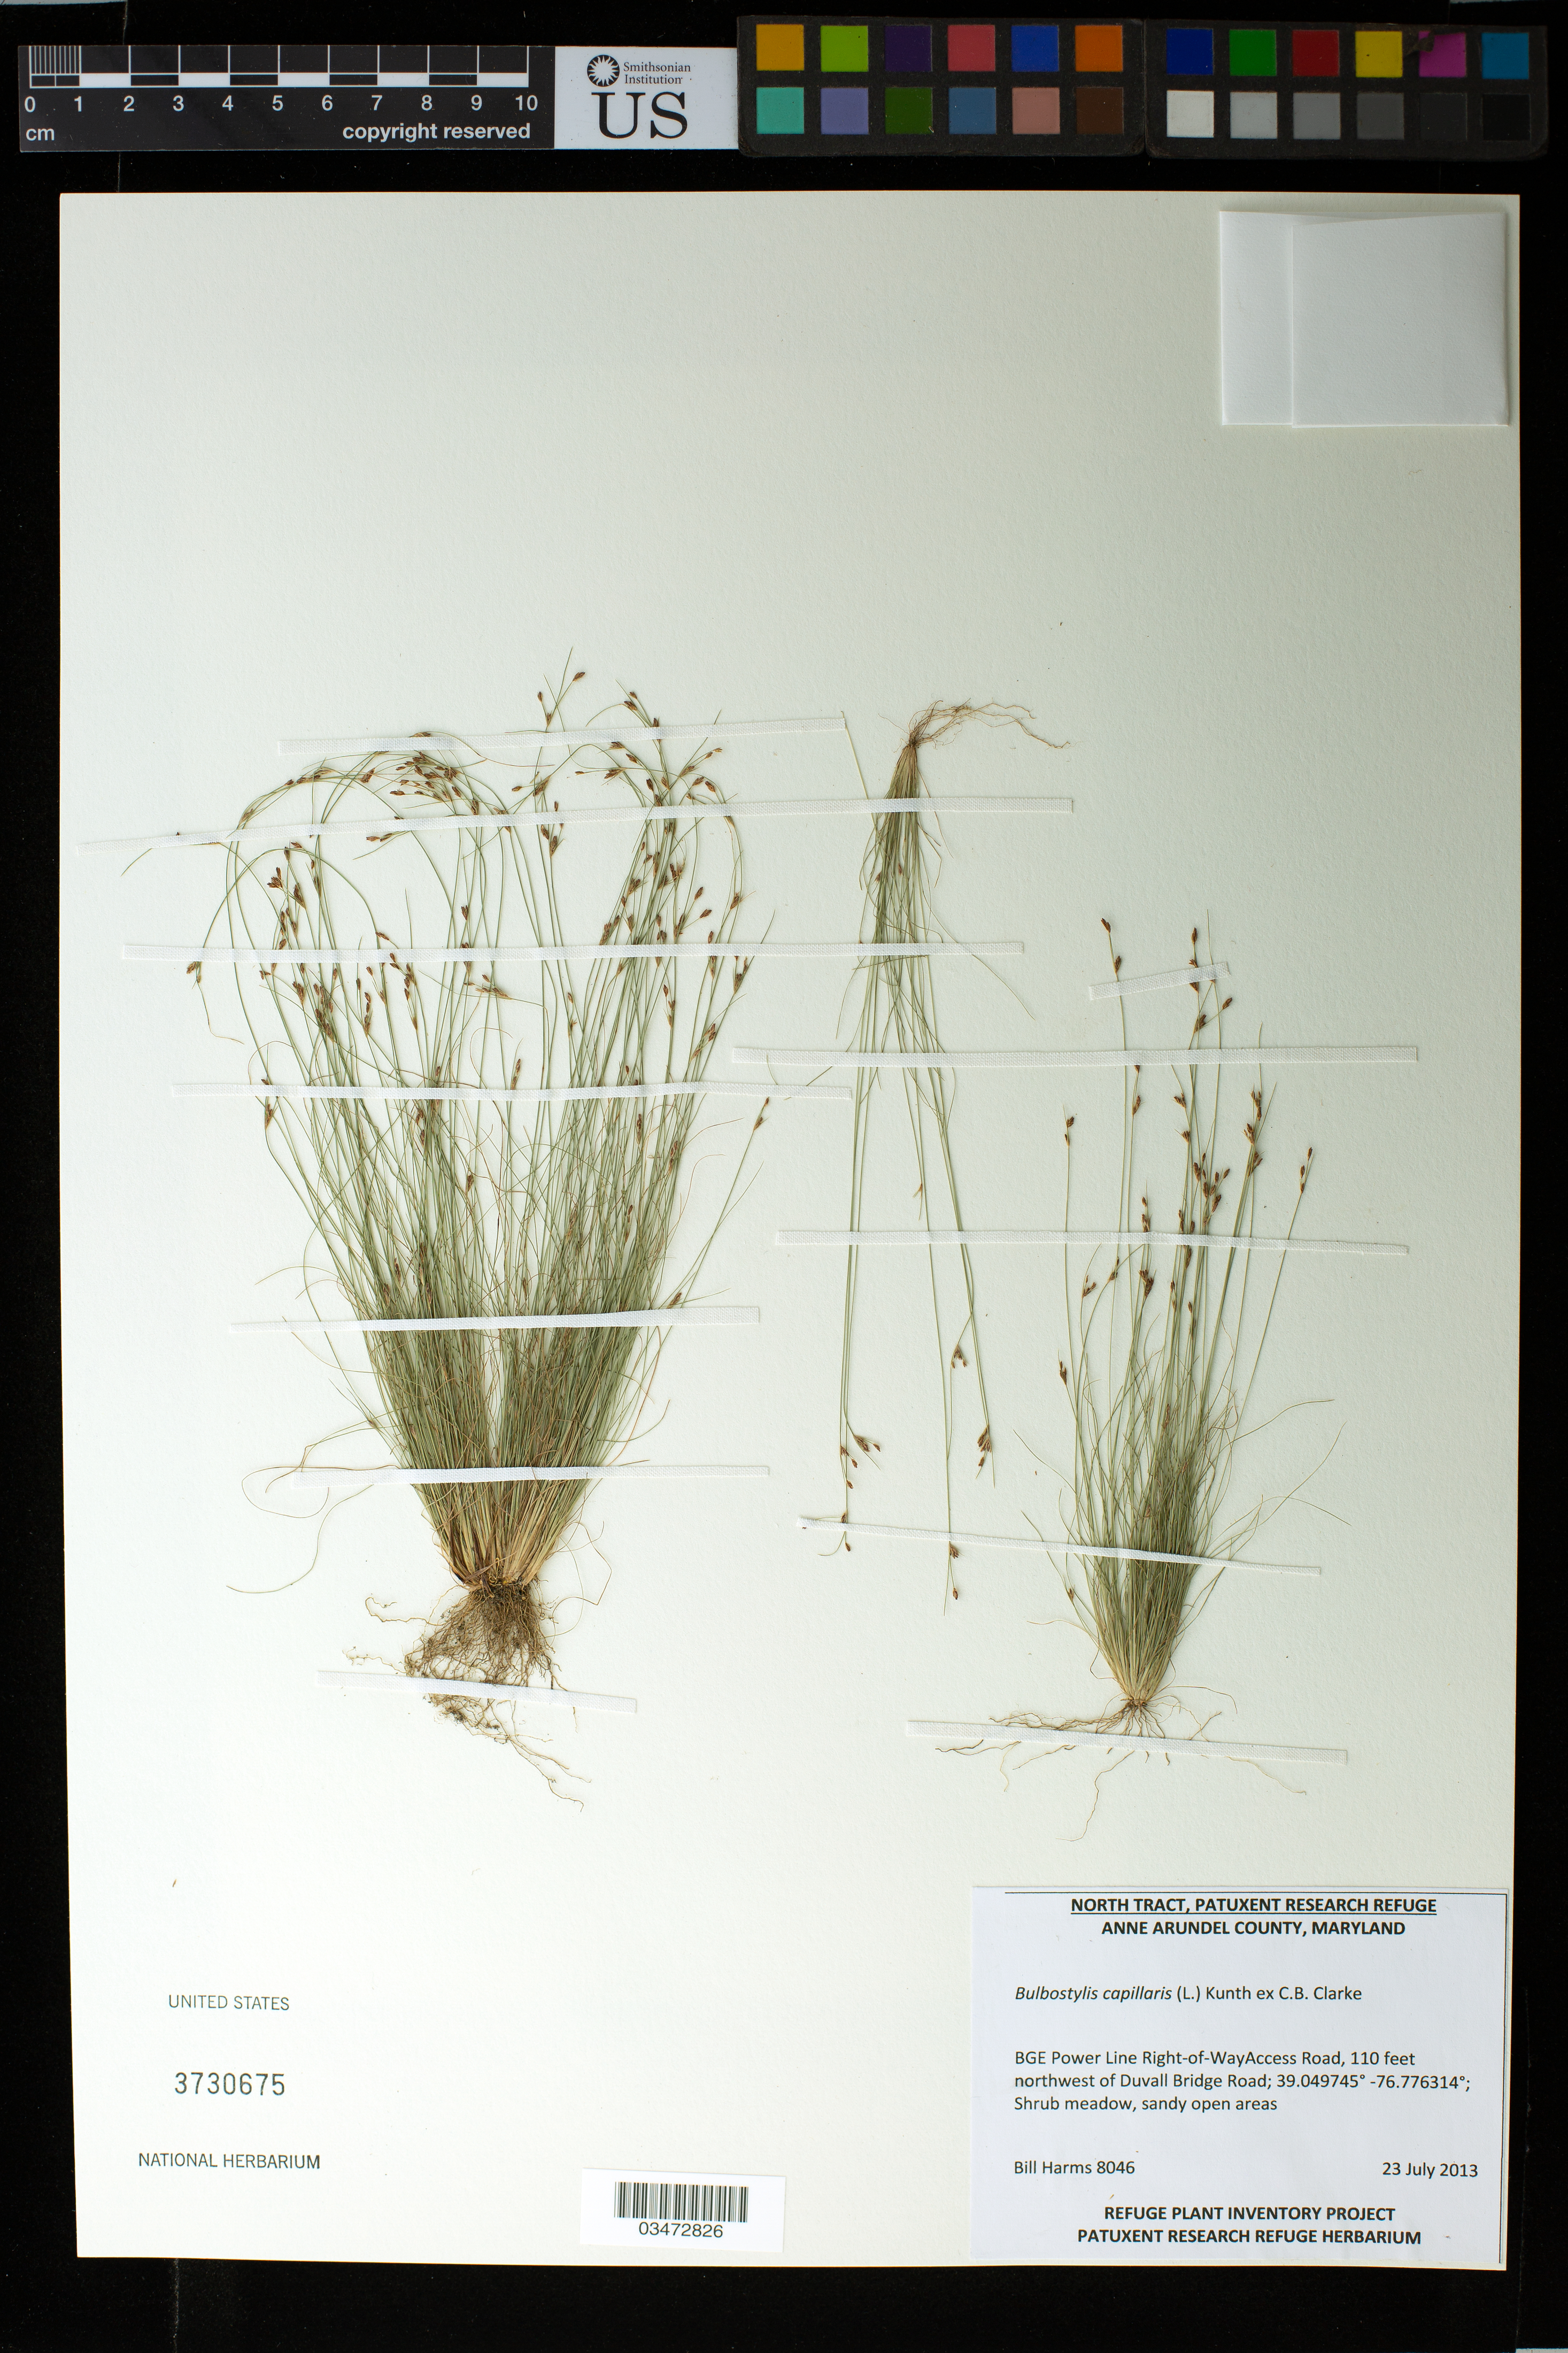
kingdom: Plantae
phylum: Tracheophyta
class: Liliopsida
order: Poales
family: Cyperaceae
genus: Bulbostylis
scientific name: Bulbostylis capillaris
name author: (L.) Kunth ex C.B. Clarke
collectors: B. Harms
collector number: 8046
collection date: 2013-07-23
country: United States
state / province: Maryland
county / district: Anne Arundel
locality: BGE Power Line Right-of-WayAccess Road, 110 feet northwest of Duvall Bridge Road; Shrub Meadow, sandy open areas.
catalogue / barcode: US 3730675